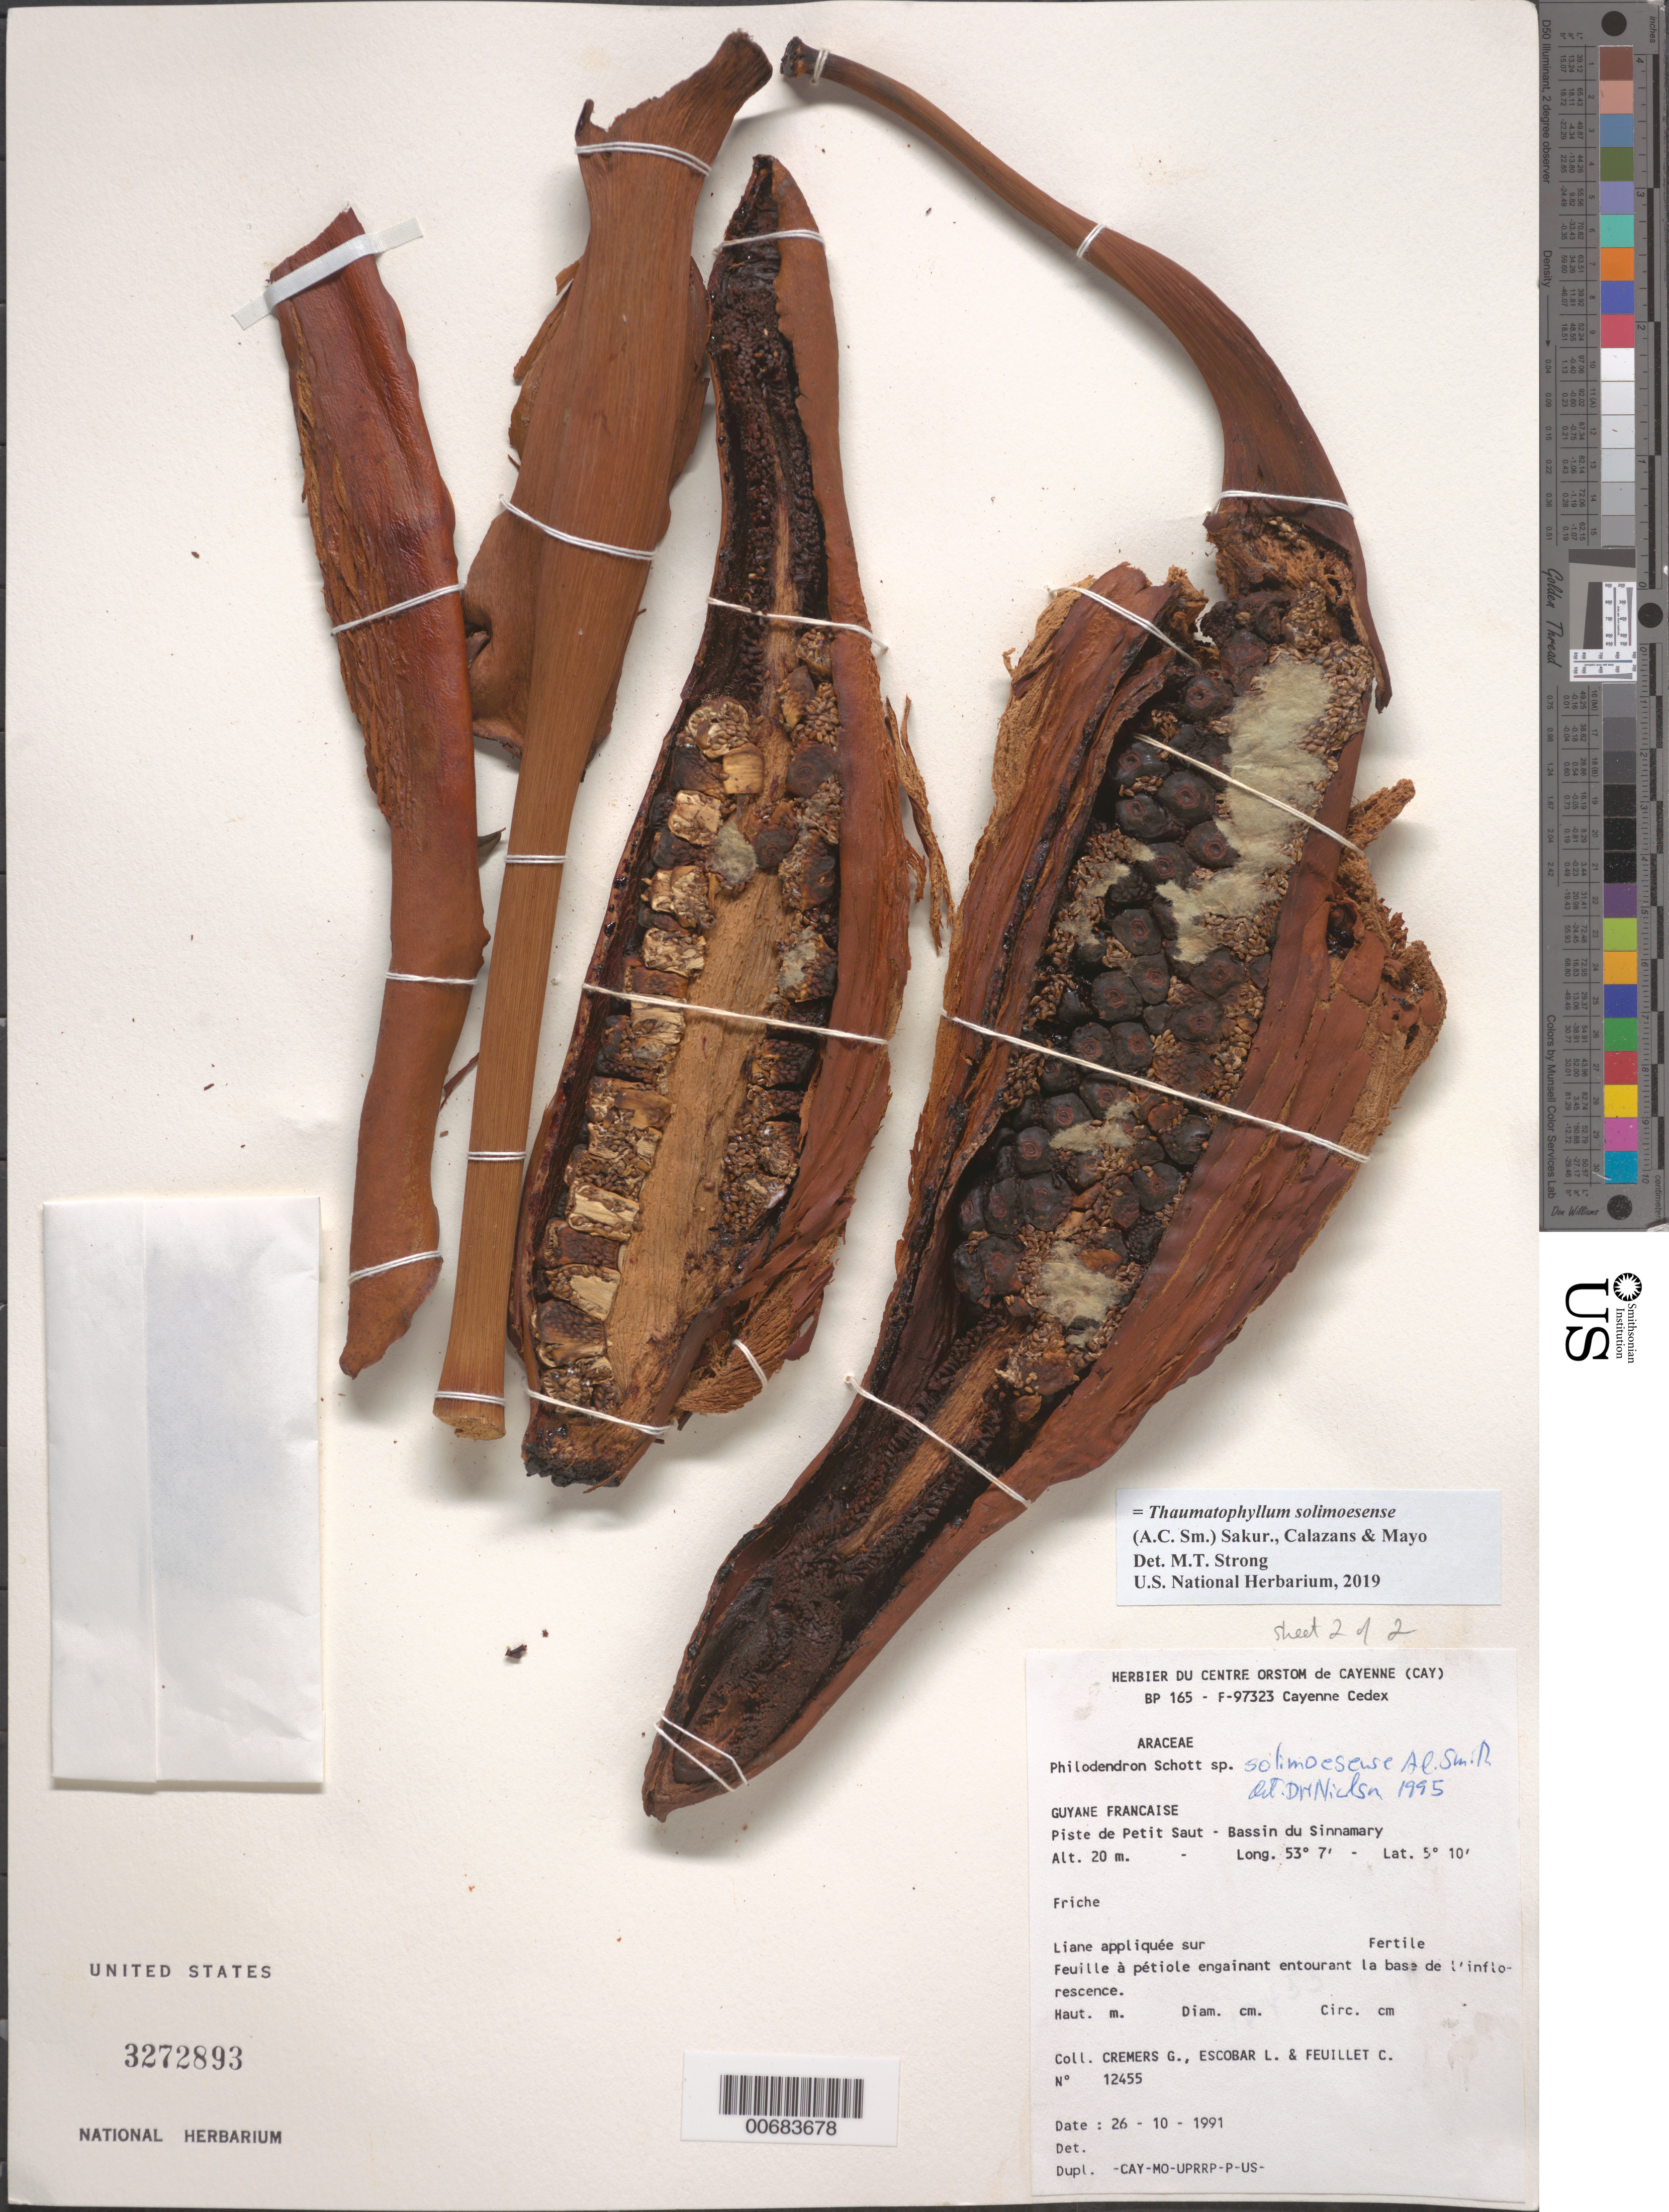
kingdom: Plantae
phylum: Tracheophyta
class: Liliopsida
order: Alismatales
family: Araceae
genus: Thaumatophyllum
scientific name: Thaumatophyllum solimoesense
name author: (A.C. Sm.) Sakur. et al.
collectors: G. Cremers, L. Escobar & C. Feuillet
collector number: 12455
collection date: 1991-10-26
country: French Guiana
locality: Guyane Francaise. Piste de Petit Saut - Bassin du Sinnamary.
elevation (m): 20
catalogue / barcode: US 3272893